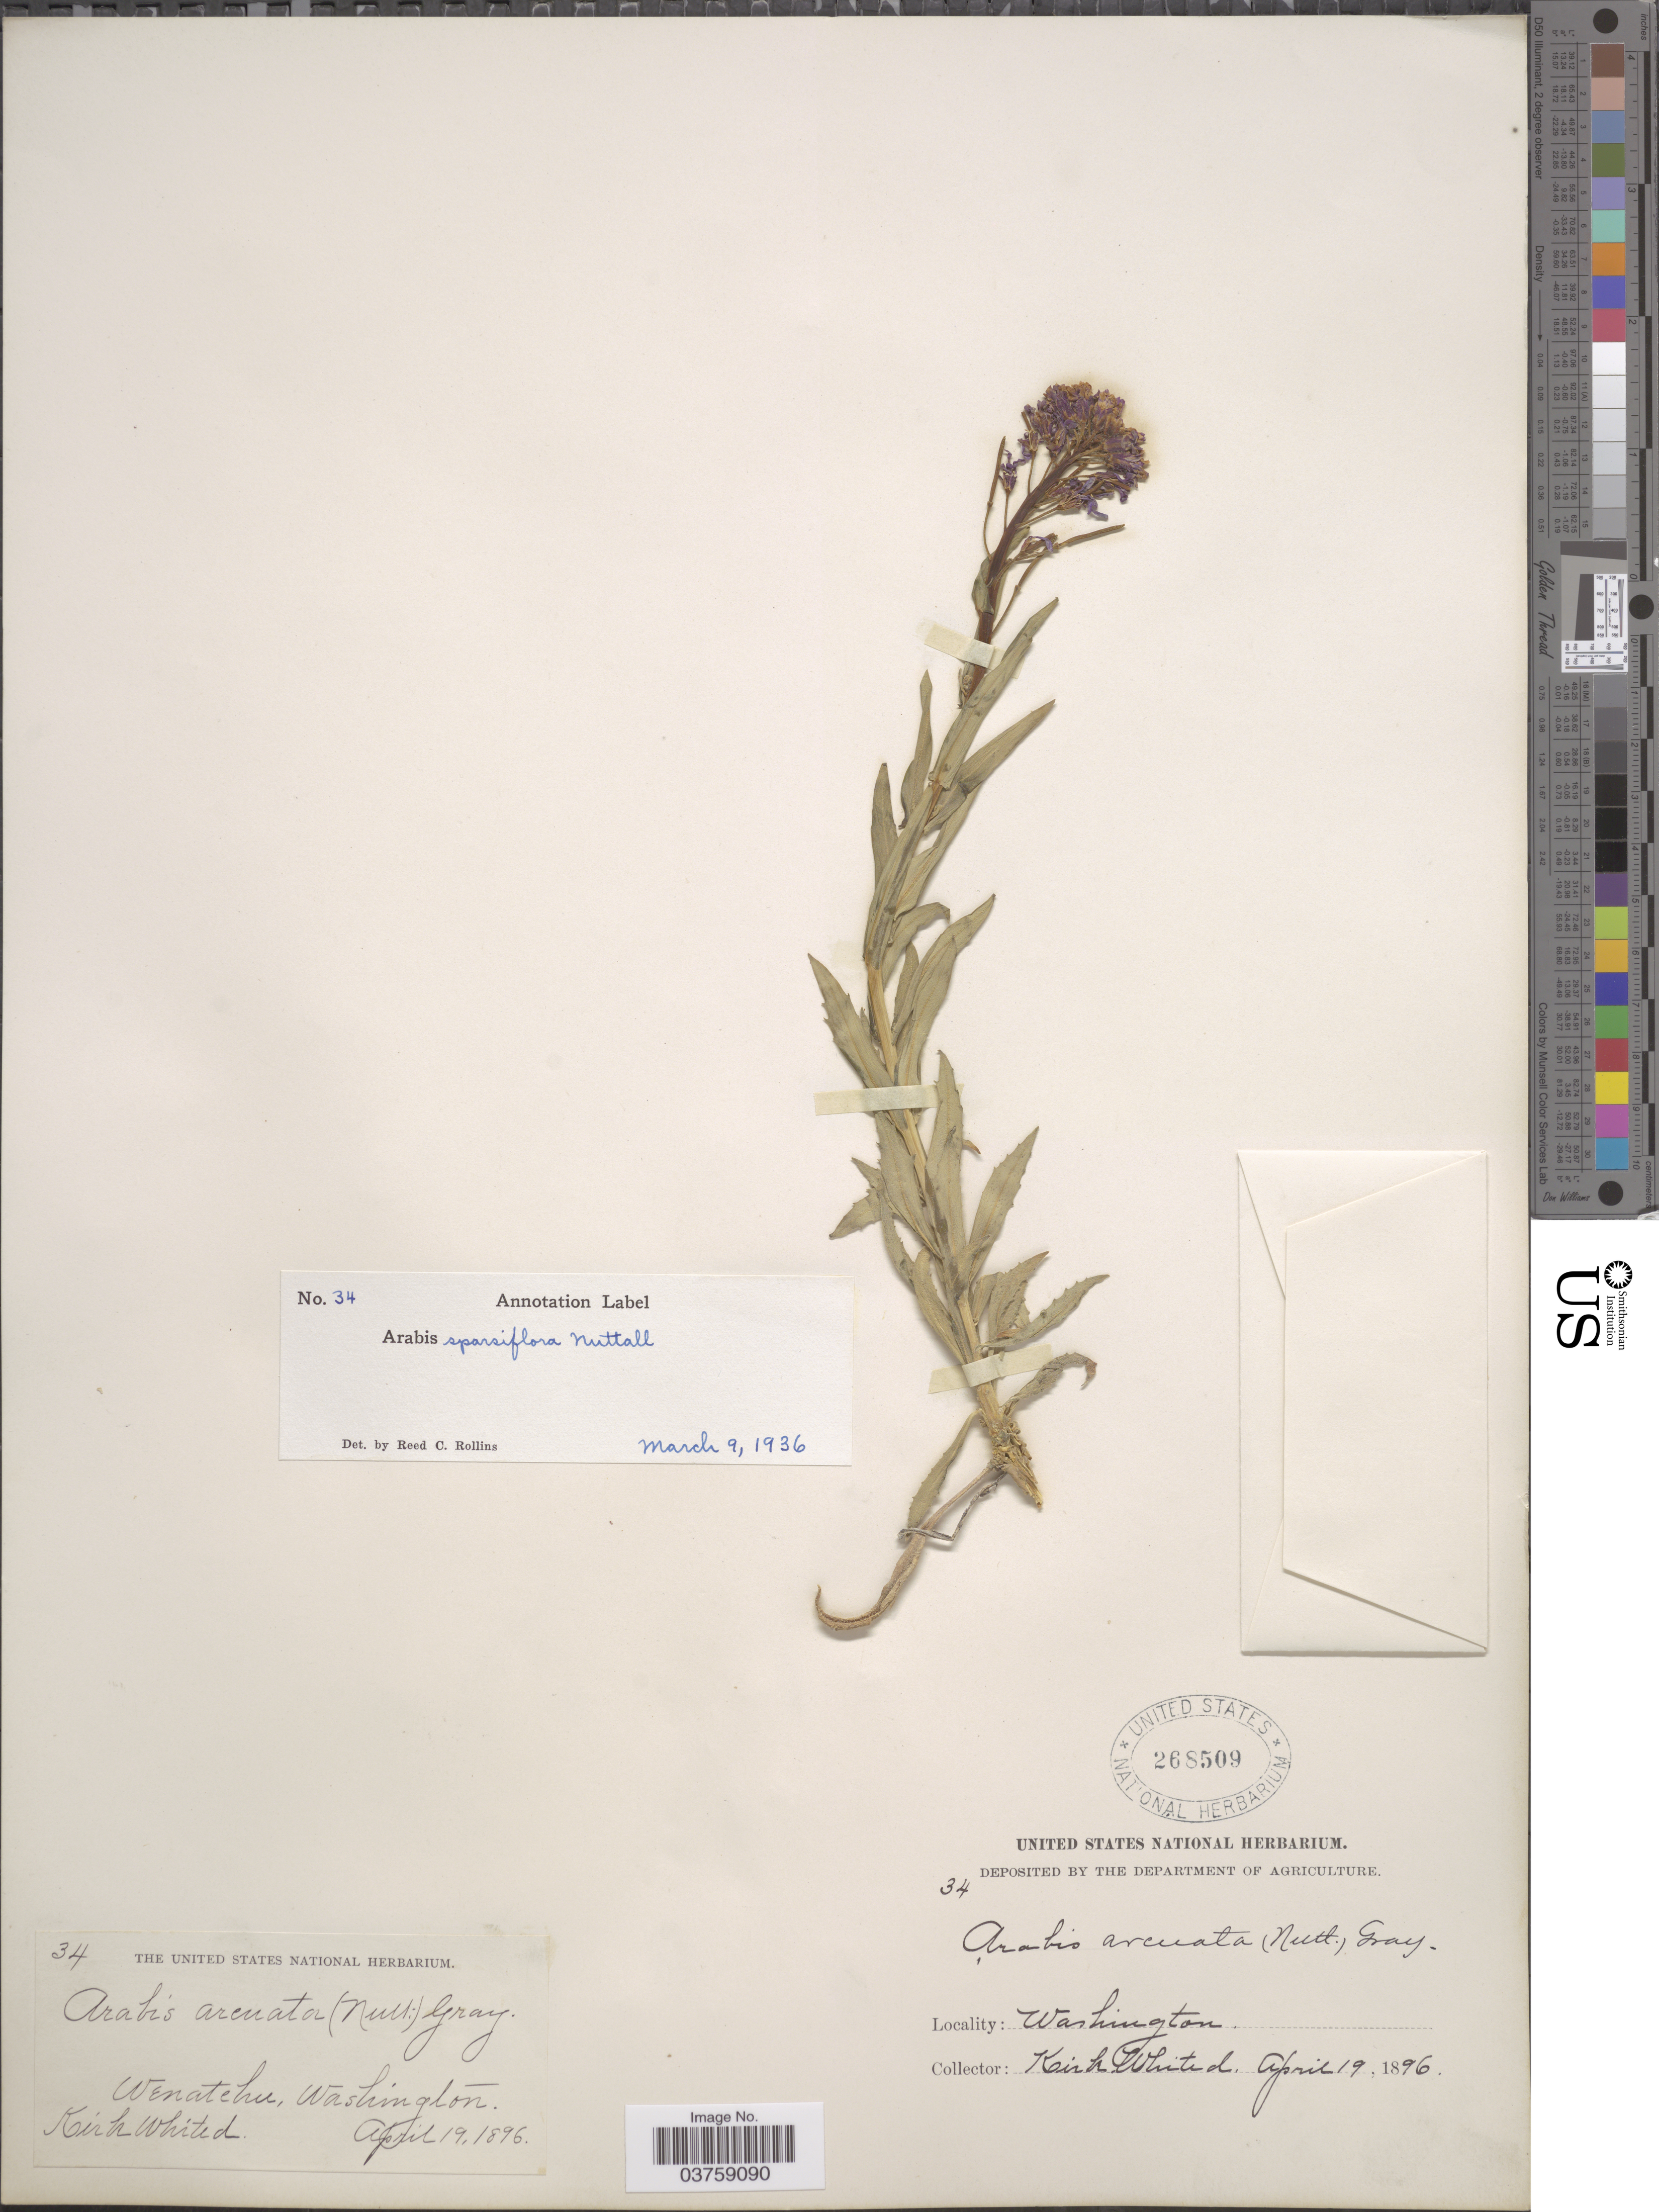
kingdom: Plantae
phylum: Tracheophyta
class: Magnoliopsida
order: Brassicales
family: Brassicaceae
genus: Arabis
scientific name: Arabis sparsiflora var. subvillosa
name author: (S. Watson) Rollins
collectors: K. Whited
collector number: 34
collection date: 1896-04-19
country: United States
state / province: Washington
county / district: Chelan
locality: Wenatchee.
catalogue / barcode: US 268509